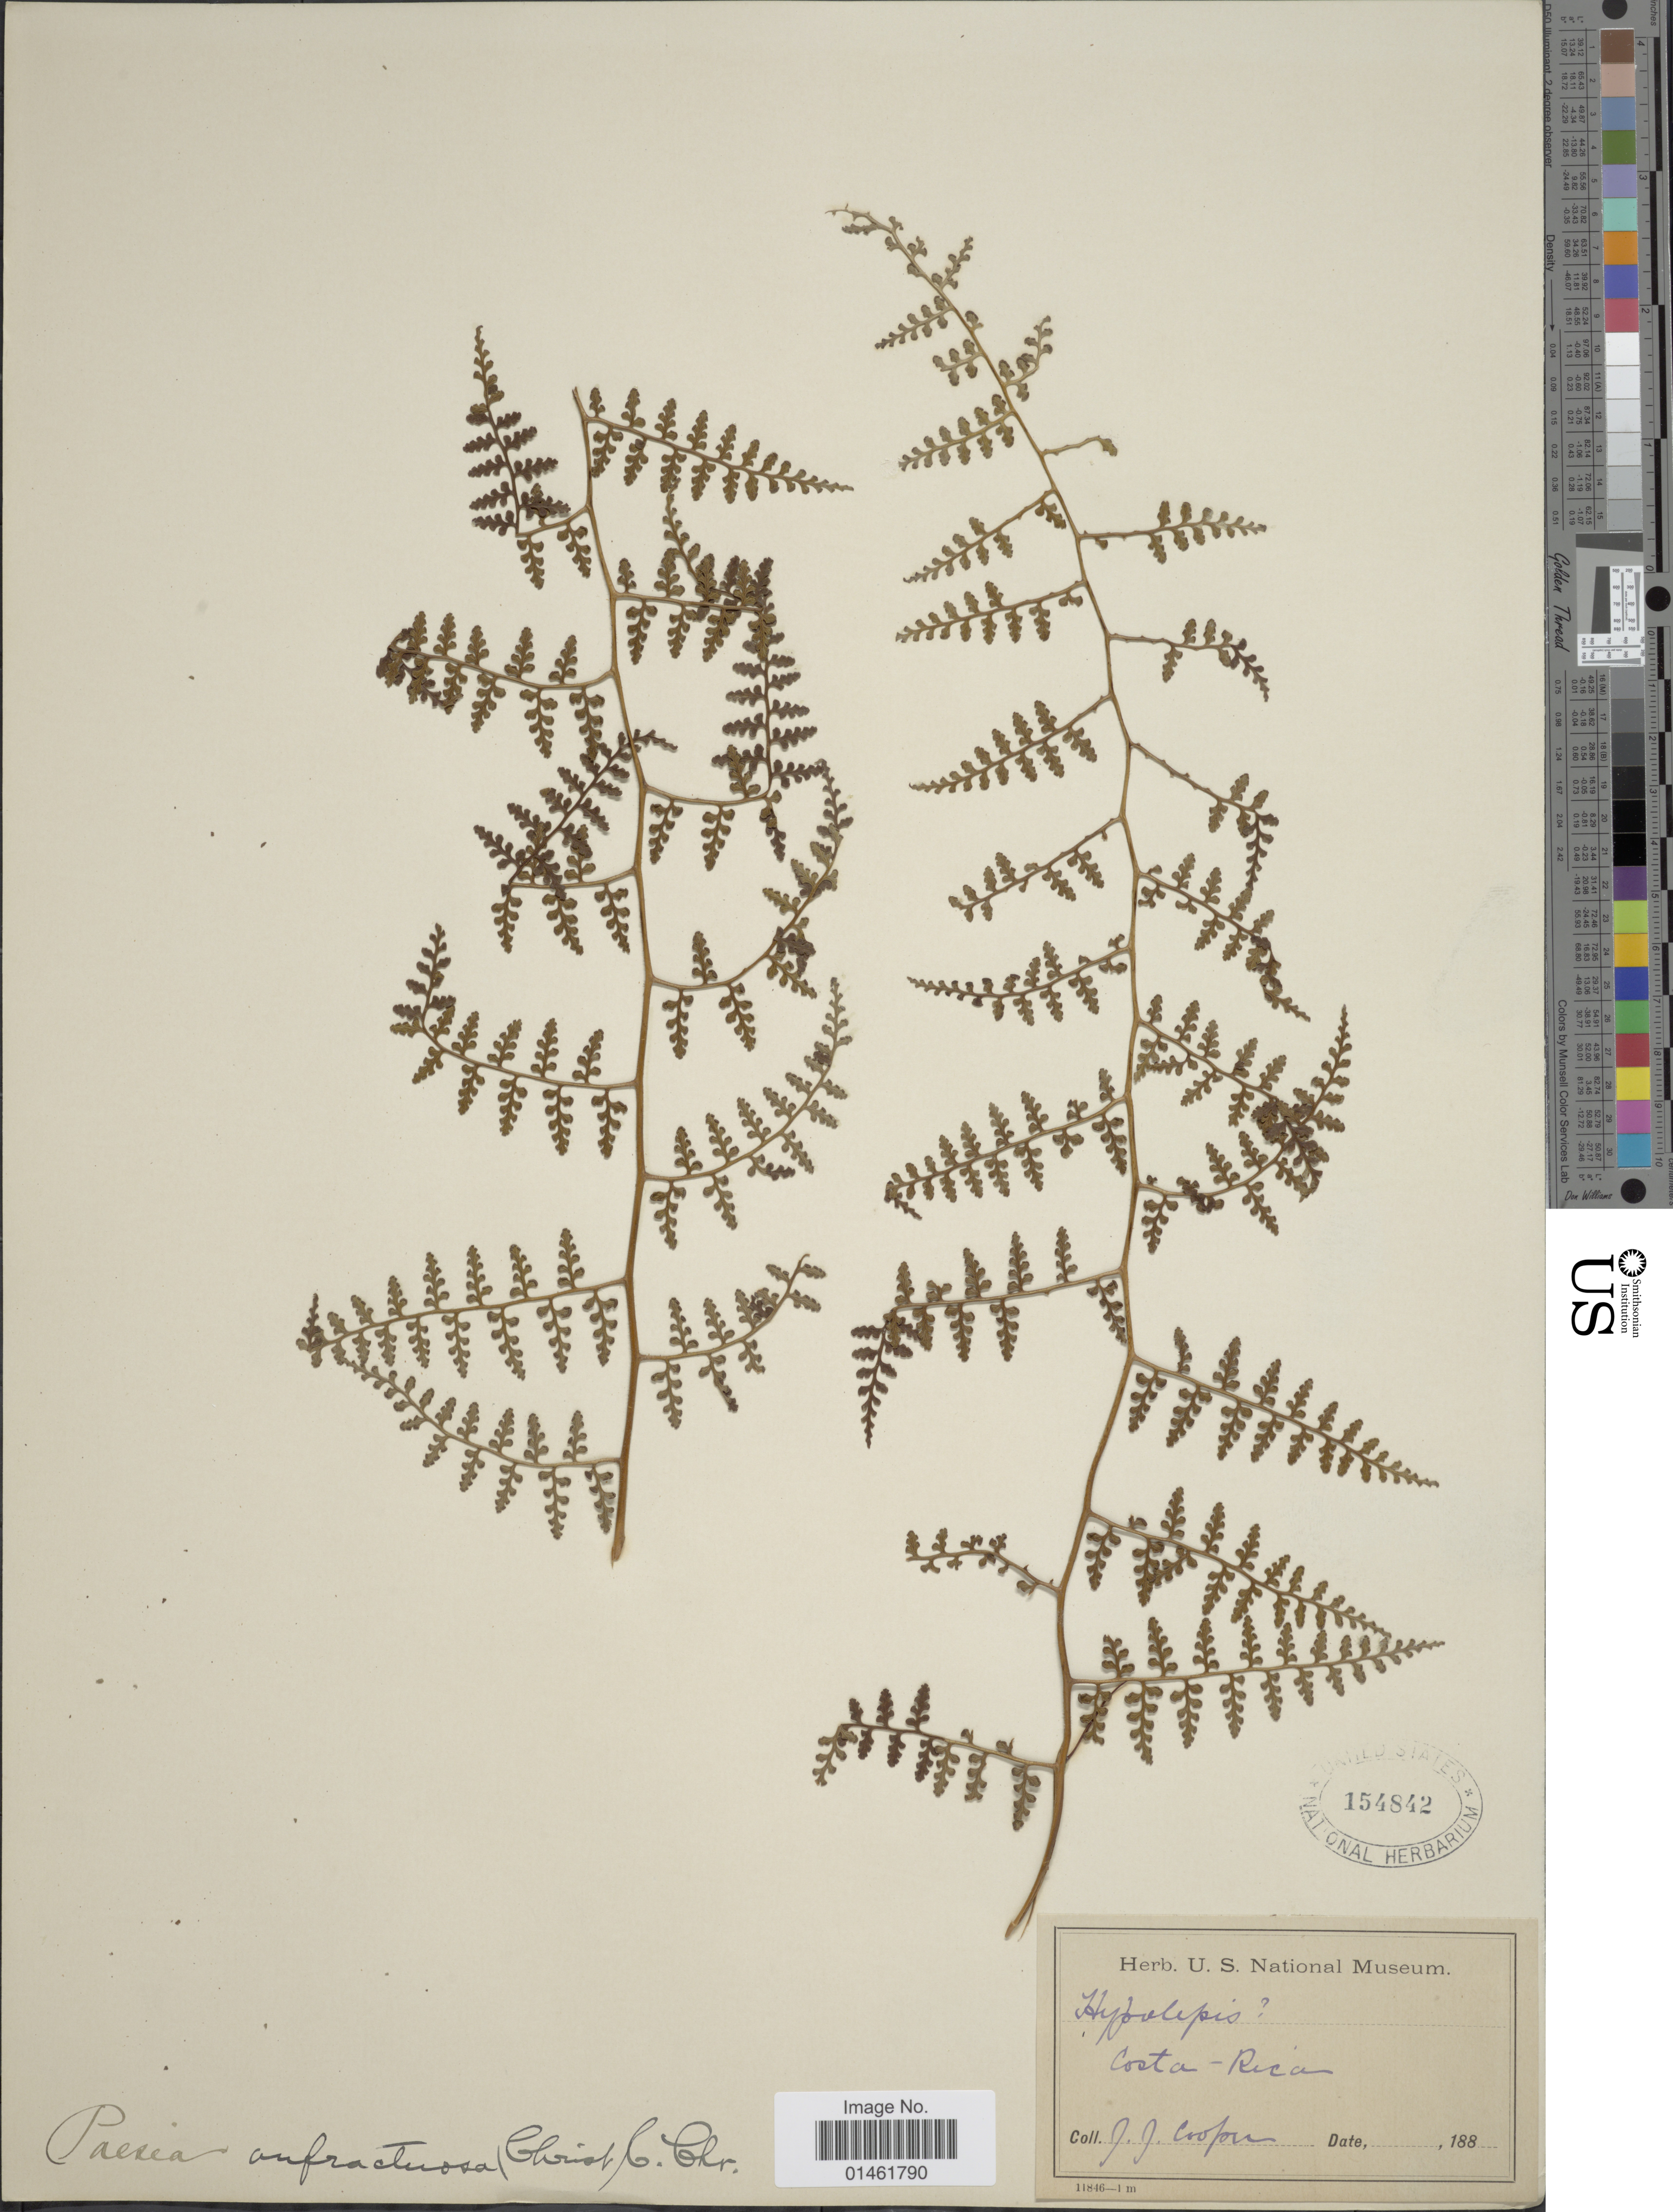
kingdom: Plantae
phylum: Tracheophyta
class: Polypodiopsida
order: Polypodiales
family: Dennstaedtiaceae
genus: Paesia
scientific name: Paesia anfractuosa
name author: (Christ) C. Chr.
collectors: J. J. Cooper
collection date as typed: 188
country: Costa Rica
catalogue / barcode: US 154842